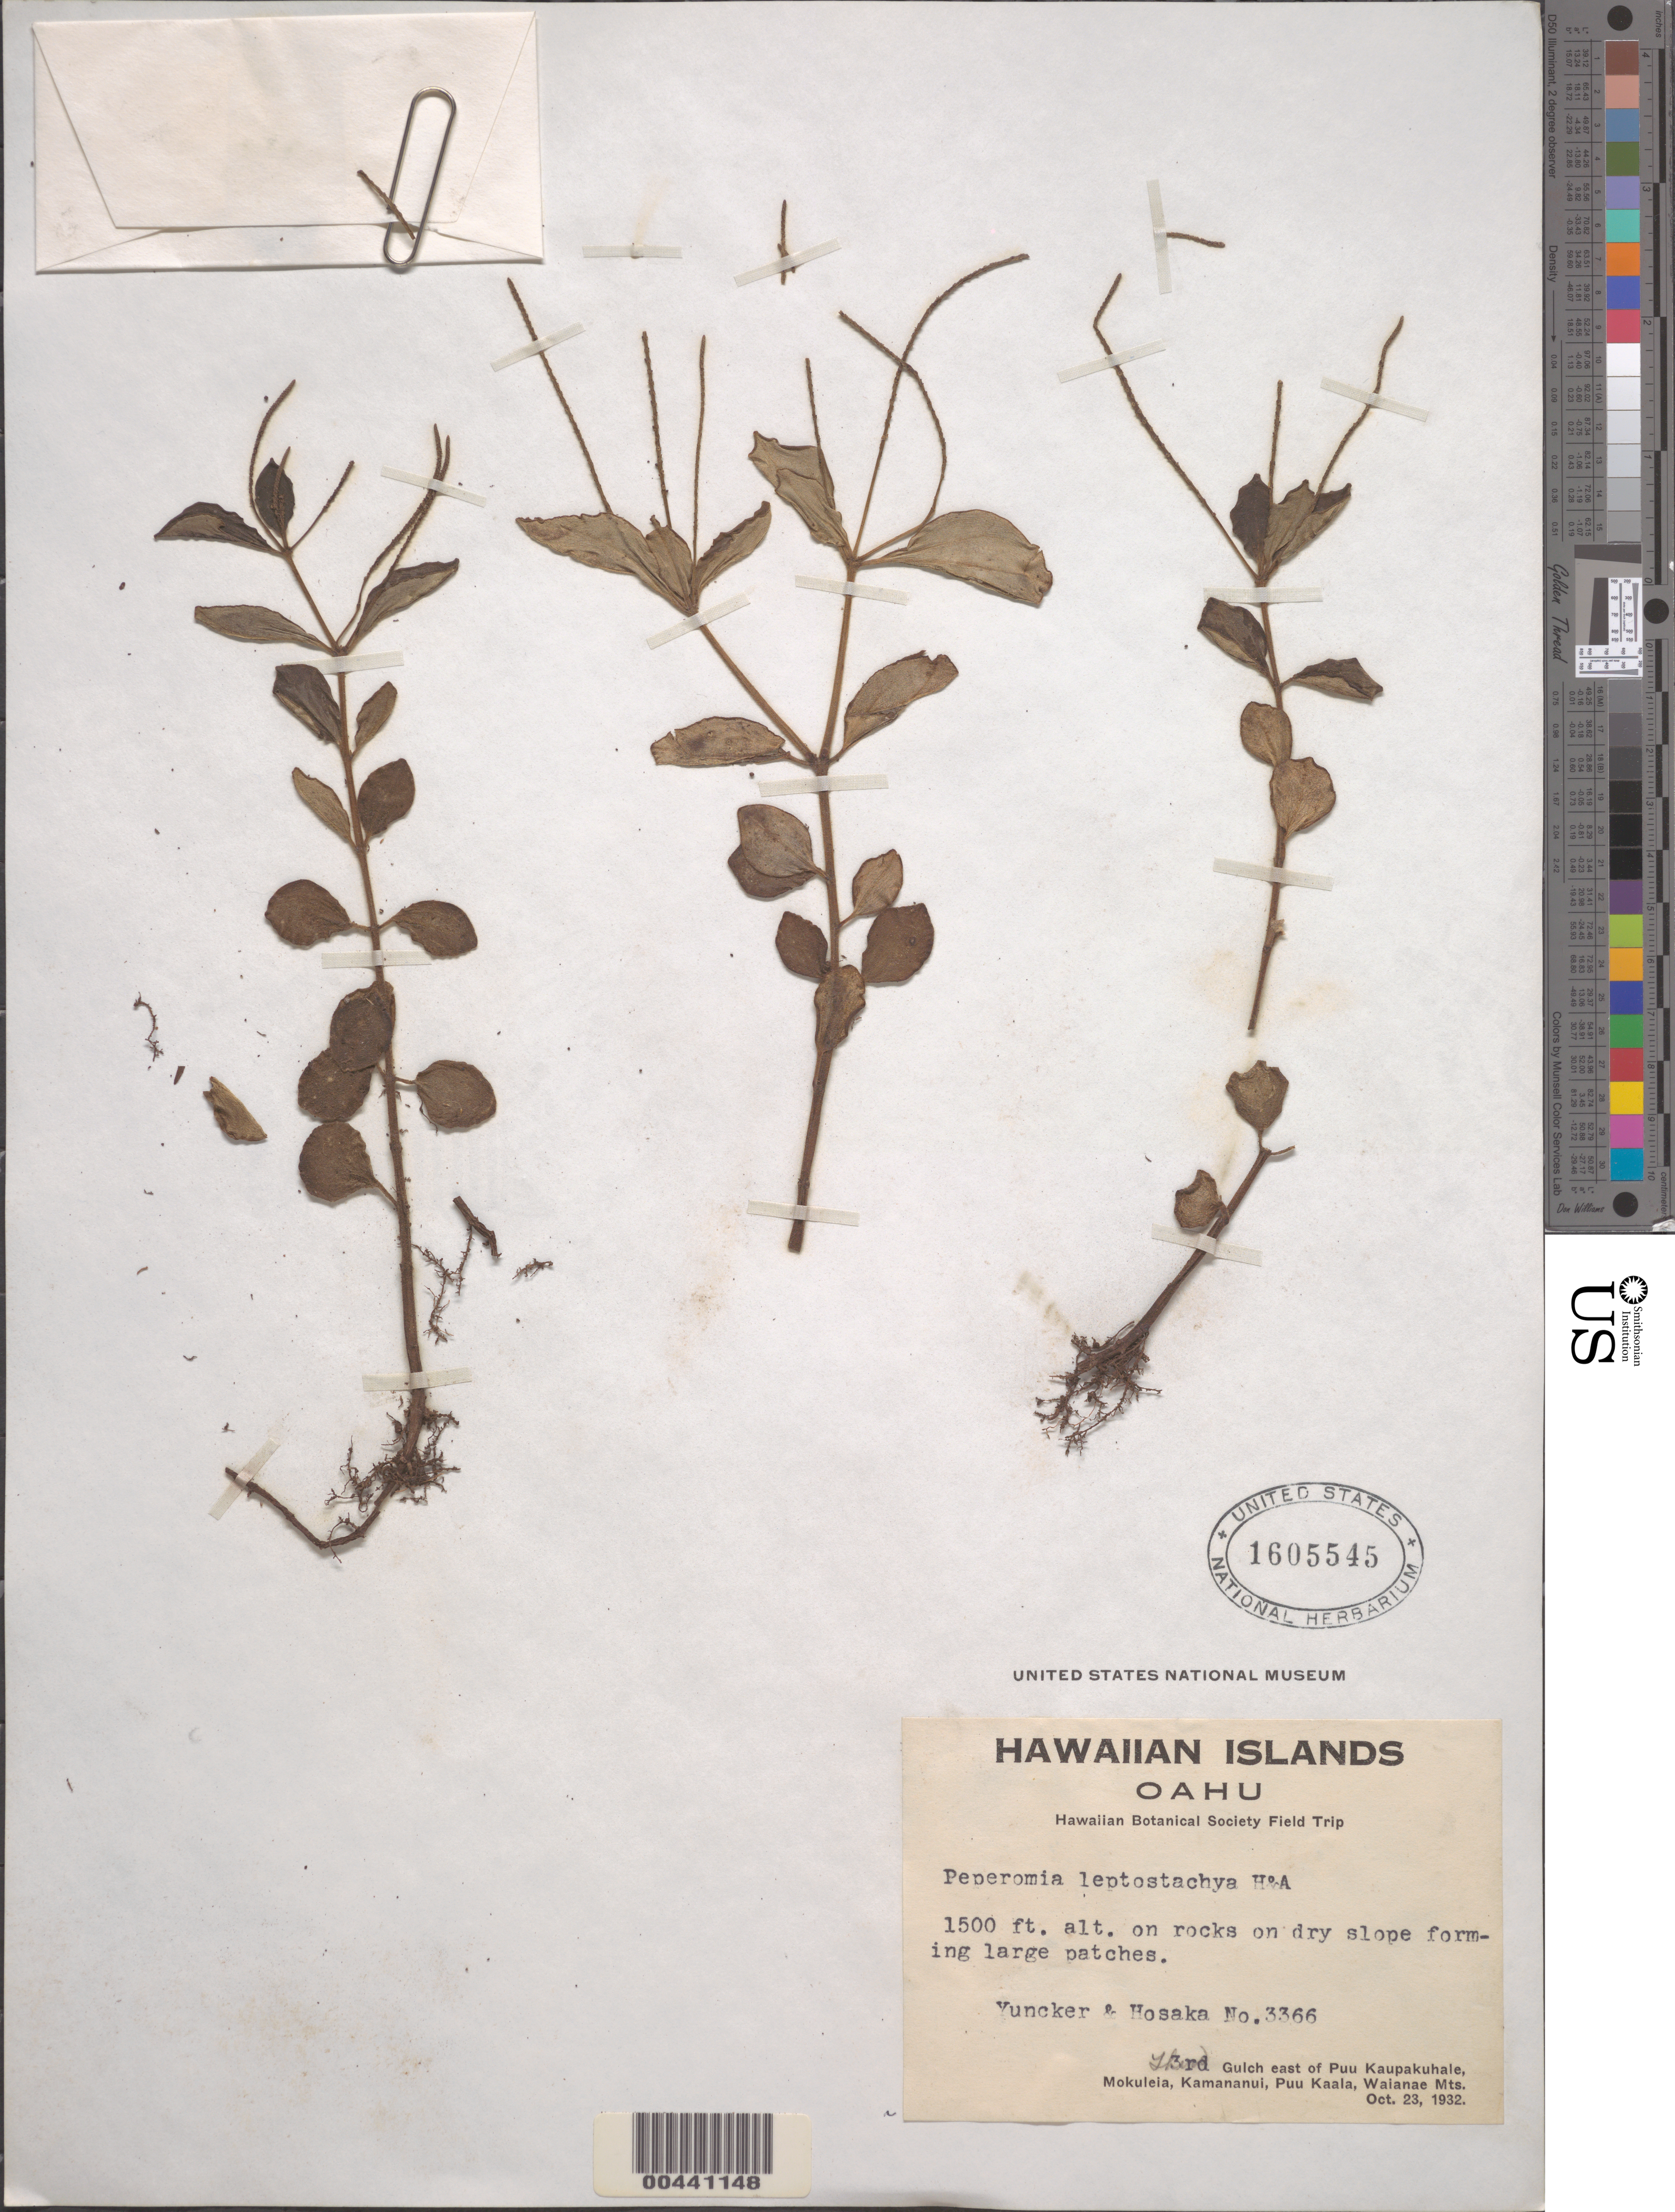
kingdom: Plantae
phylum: Tracheophyta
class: Magnoliopsida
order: Piperales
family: Piperaceae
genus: Peperomia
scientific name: Peperomia leptostachya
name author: Hook. & Arn.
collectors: T. G. Yuncker & Hosaka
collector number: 3366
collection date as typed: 23 Oct 1932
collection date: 1932-10-23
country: United States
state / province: Hawaii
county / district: Honolulu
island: Oahu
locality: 3rd gulch E of Puu Kaupakuhale, Mokuleia, Kamananui, Puu Kaala, Waianae Mts.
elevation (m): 457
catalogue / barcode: US 1605545